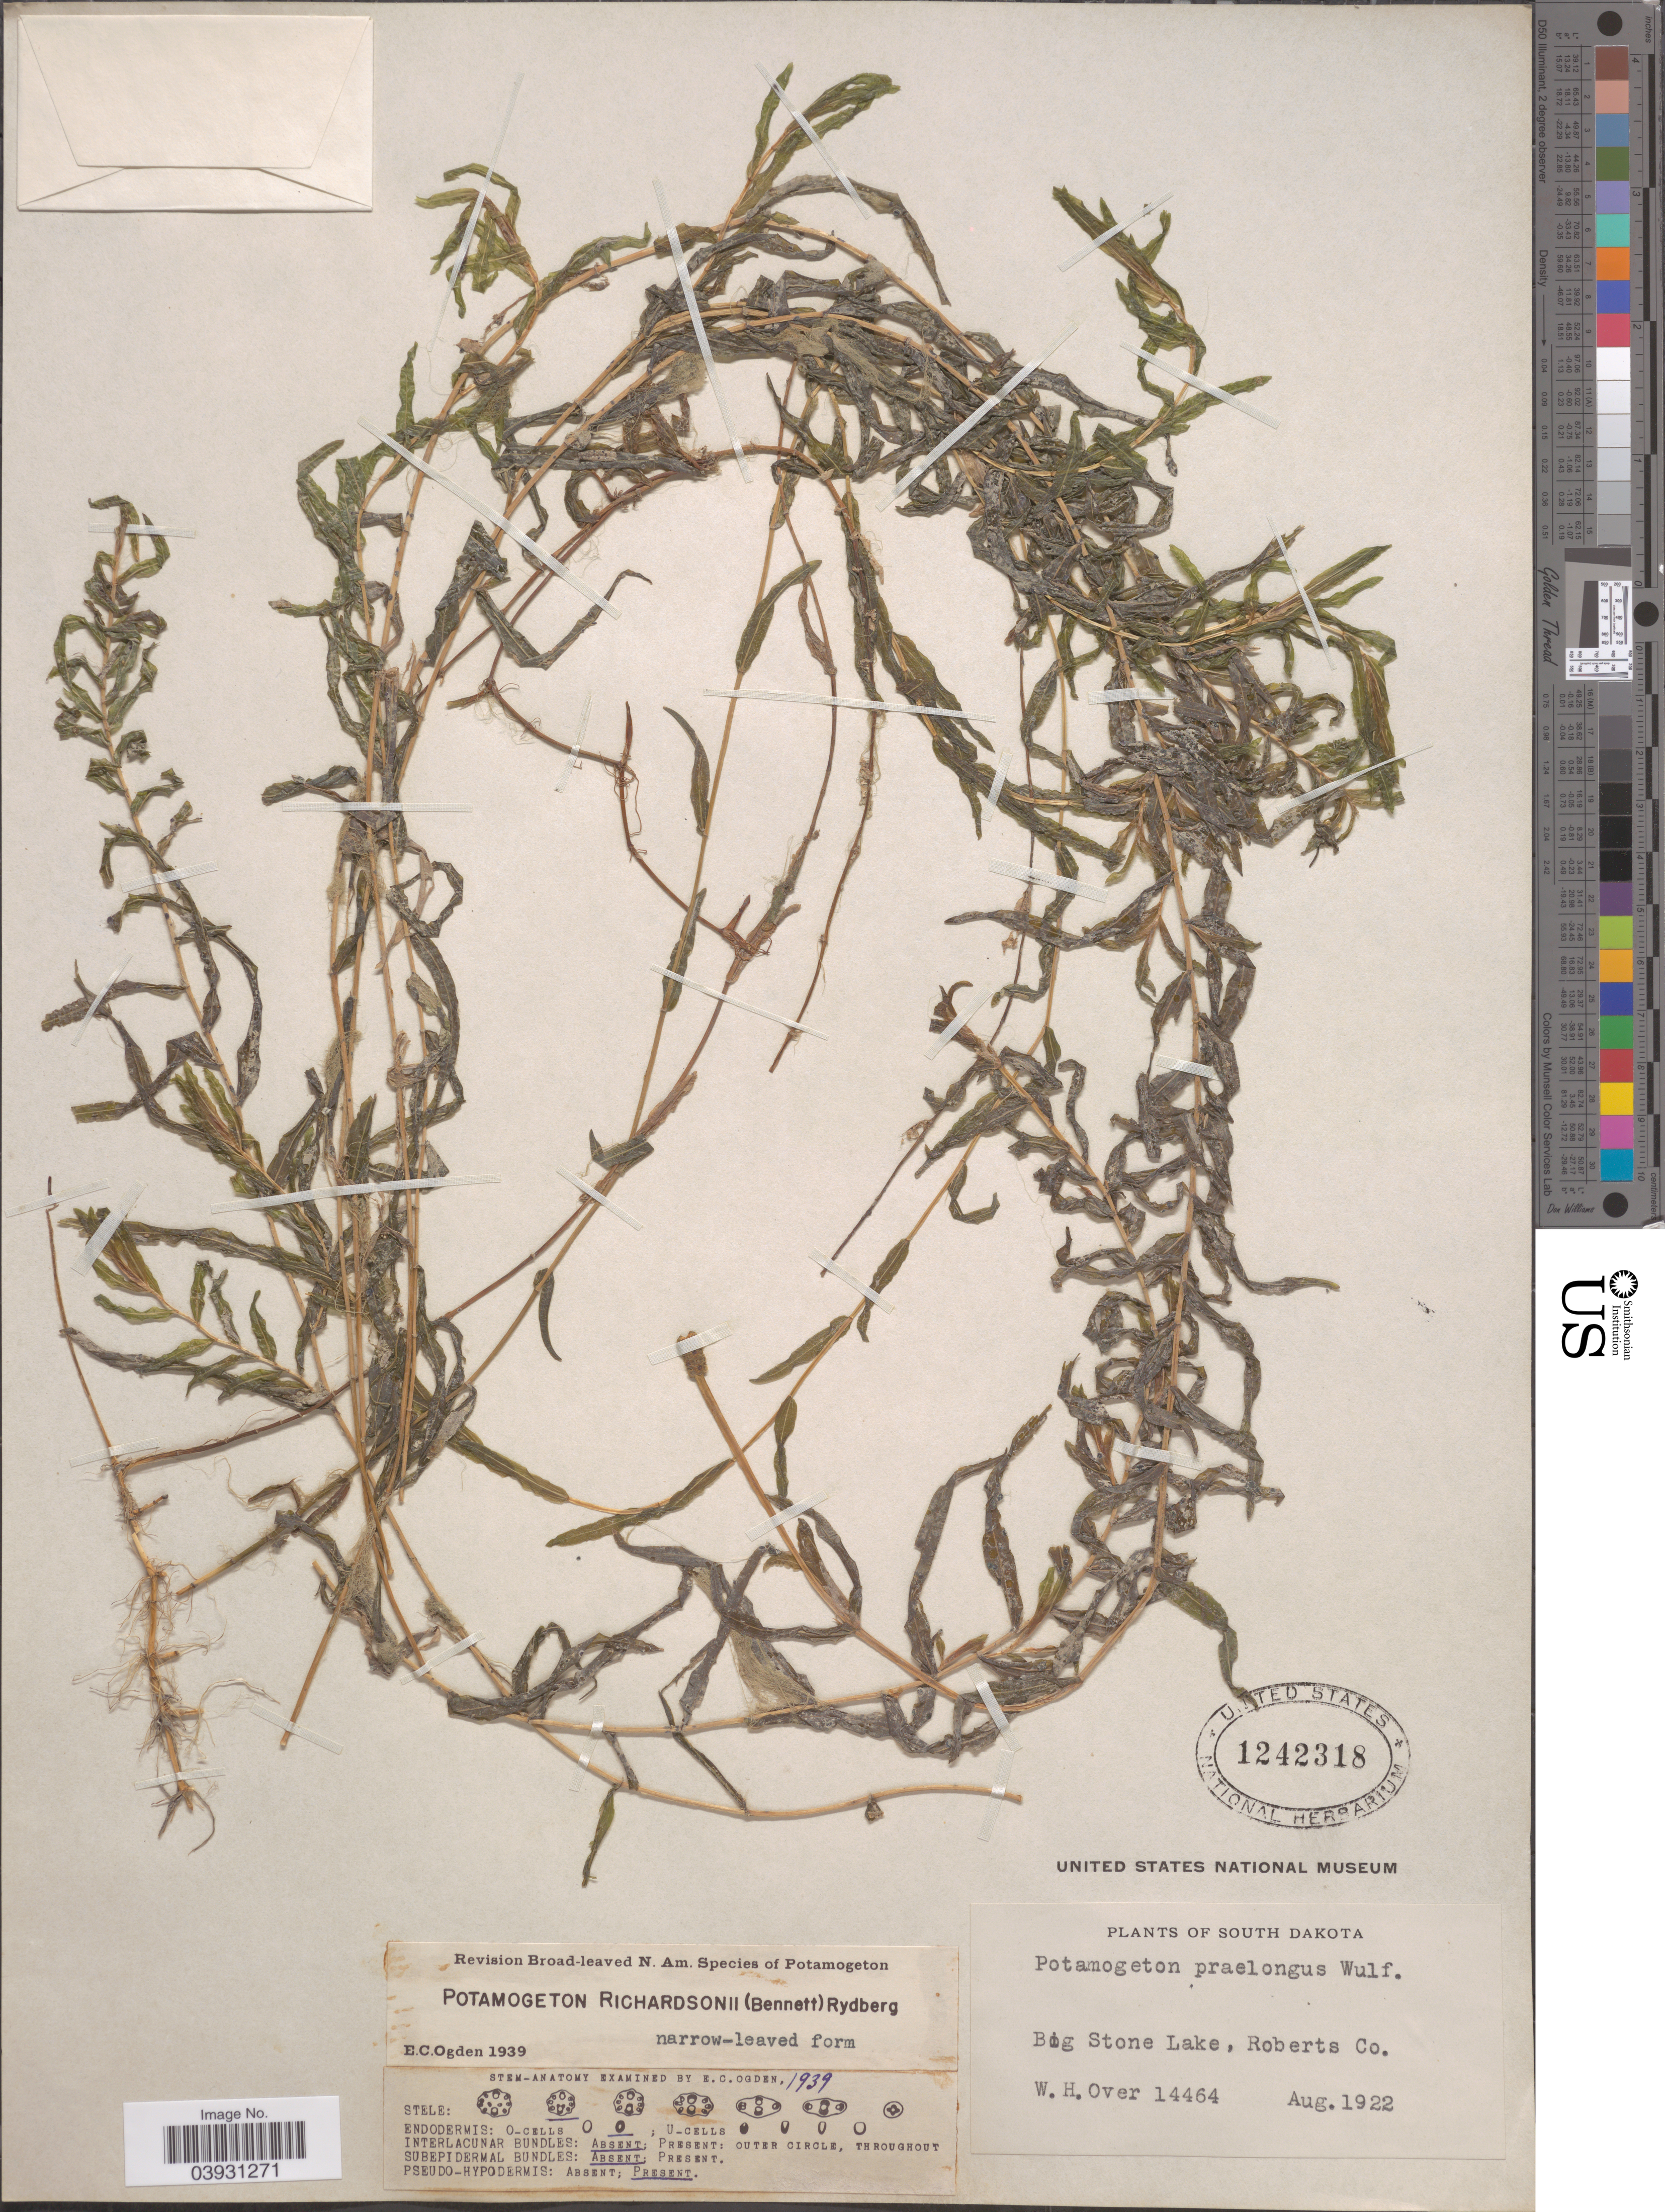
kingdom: Plantae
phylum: Tracheophyta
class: Liliopsida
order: Alismatales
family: Potamogetonaceae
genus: Potamogeton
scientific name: Potamogeton richardsonii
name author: (A.W. Benn.) Rydb.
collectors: W. Over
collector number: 14464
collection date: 1922-08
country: United States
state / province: South Dakota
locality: Big Stone Lake, Roberts Co.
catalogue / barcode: US 1242318